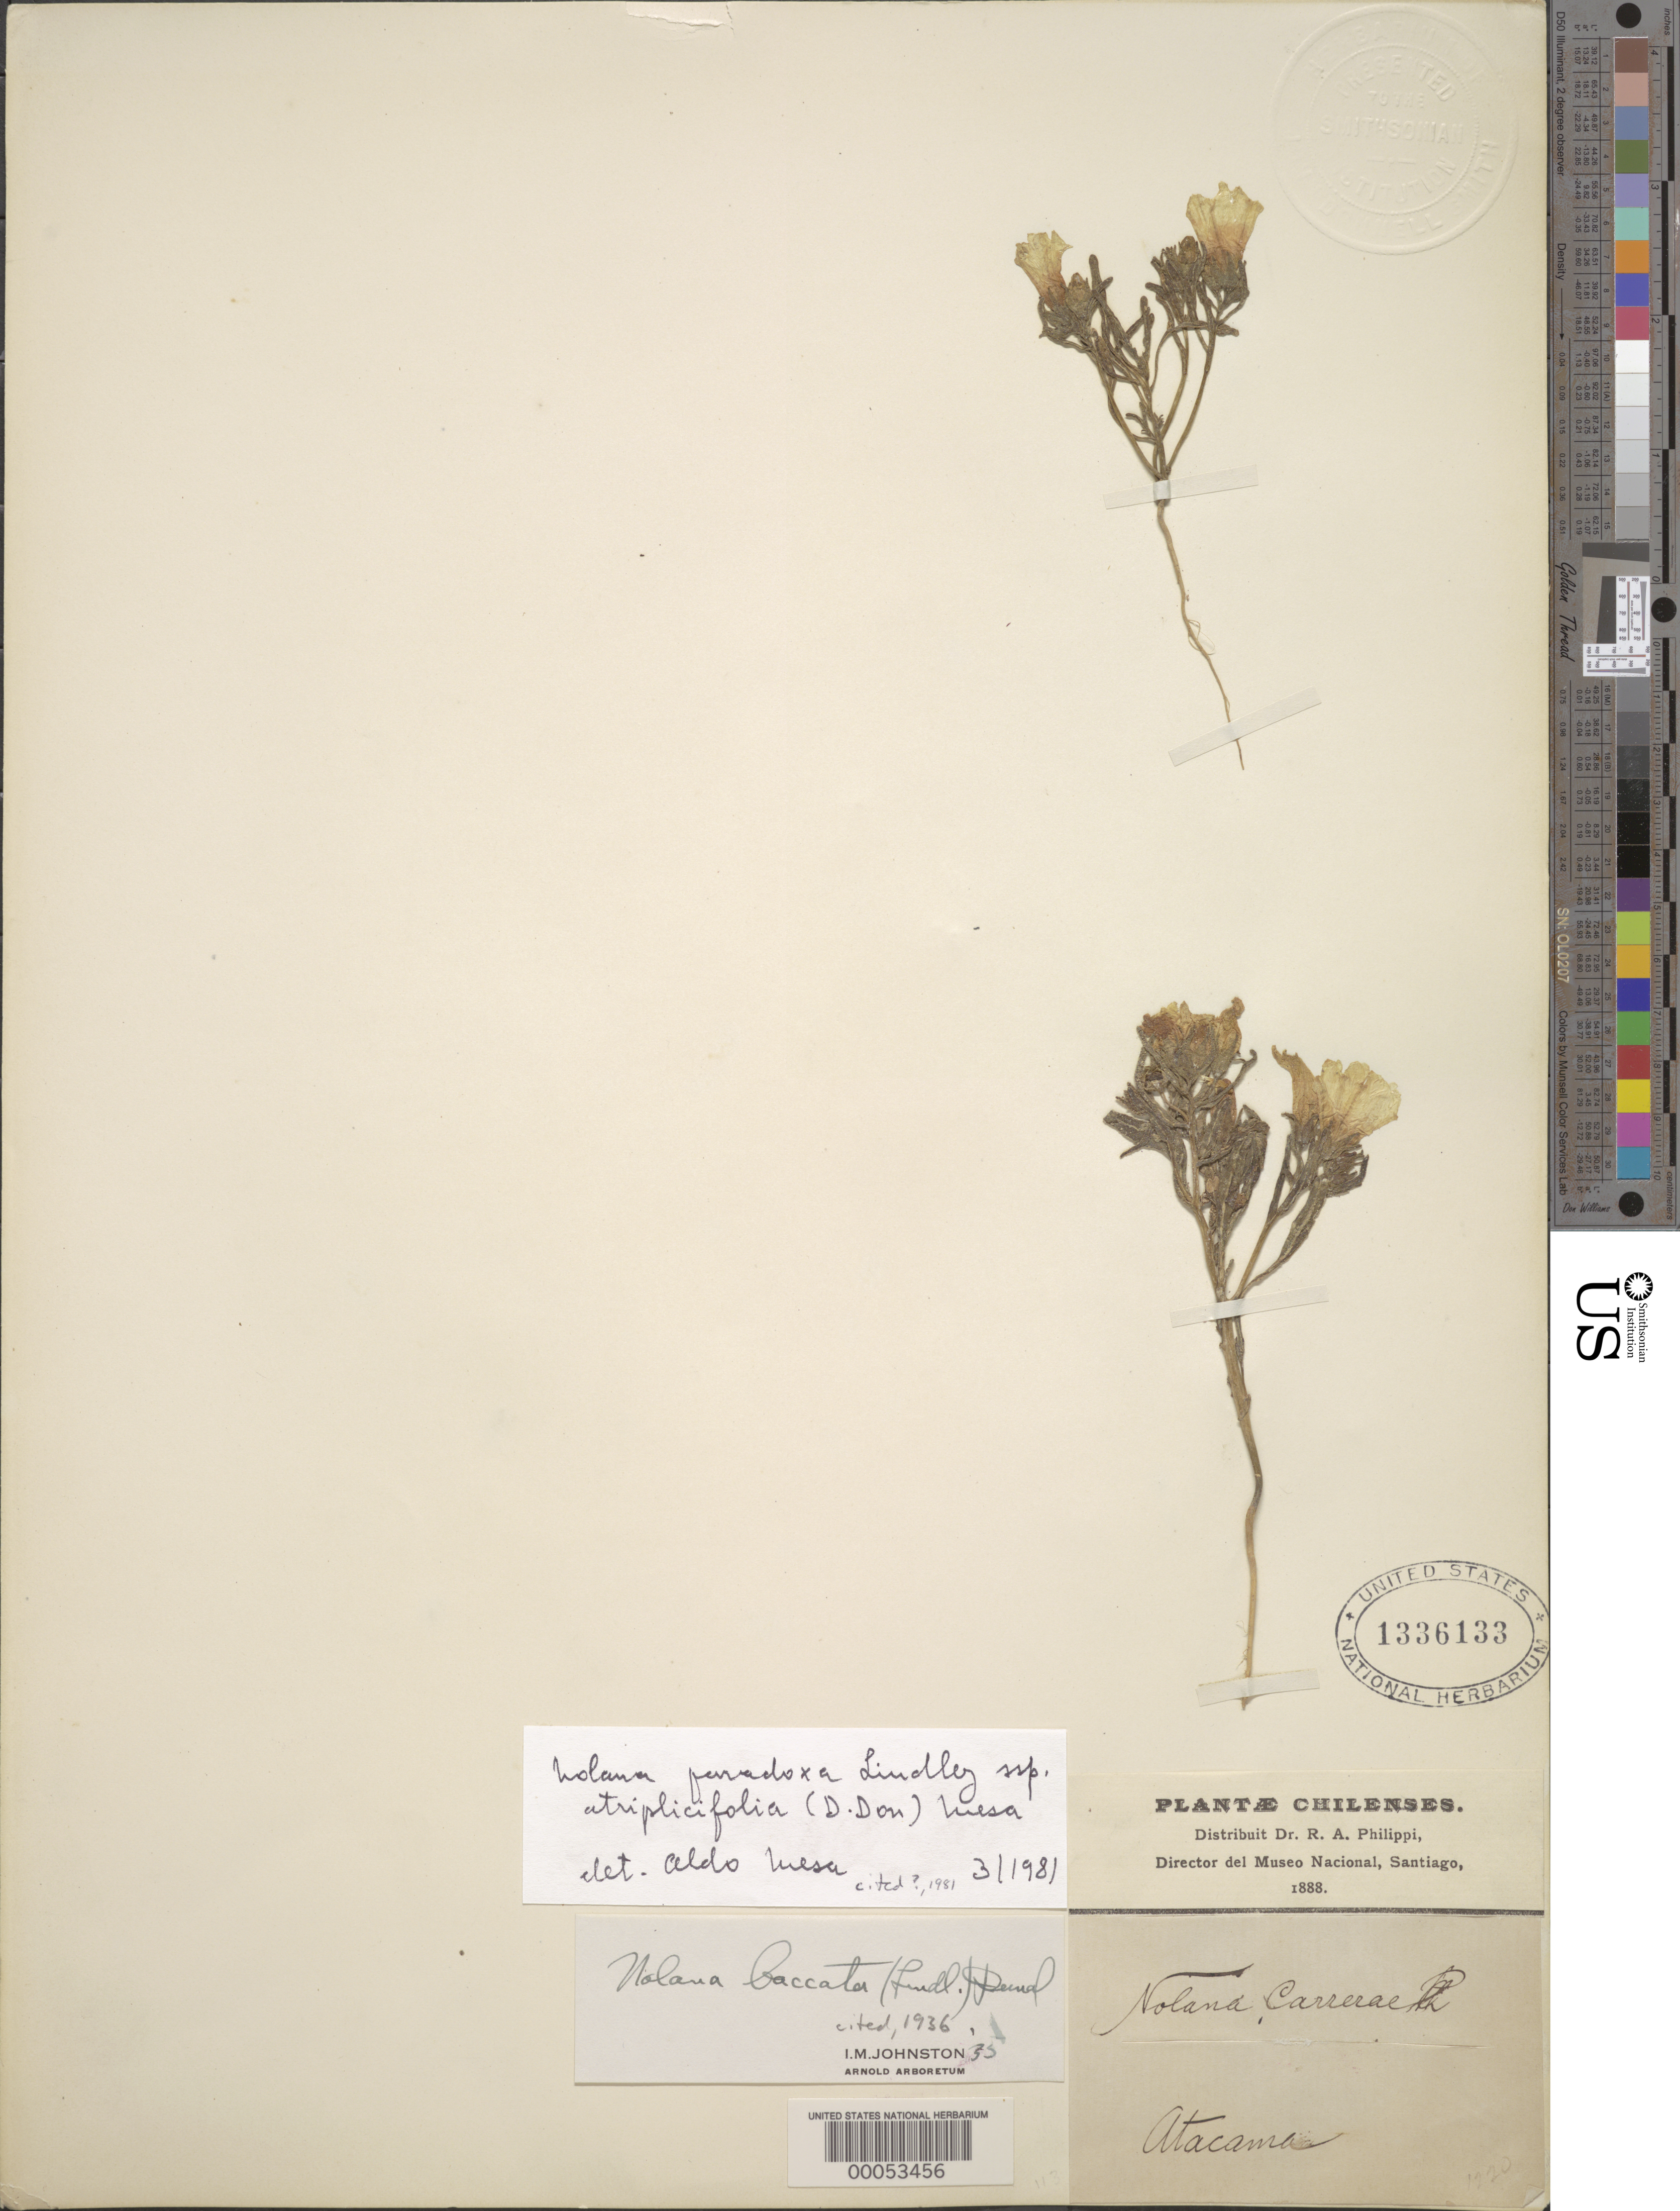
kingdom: Plantae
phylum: Tracheophyta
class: Magnoliopsida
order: Solanales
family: Solanaceae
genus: Nolana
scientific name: Nolana paradoxa subsp. atriplicifolia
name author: (Reider) Mesa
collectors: R. A. Philippi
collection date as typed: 1888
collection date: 1888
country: Chile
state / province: Atacama (III)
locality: Atacama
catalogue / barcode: US 1336133